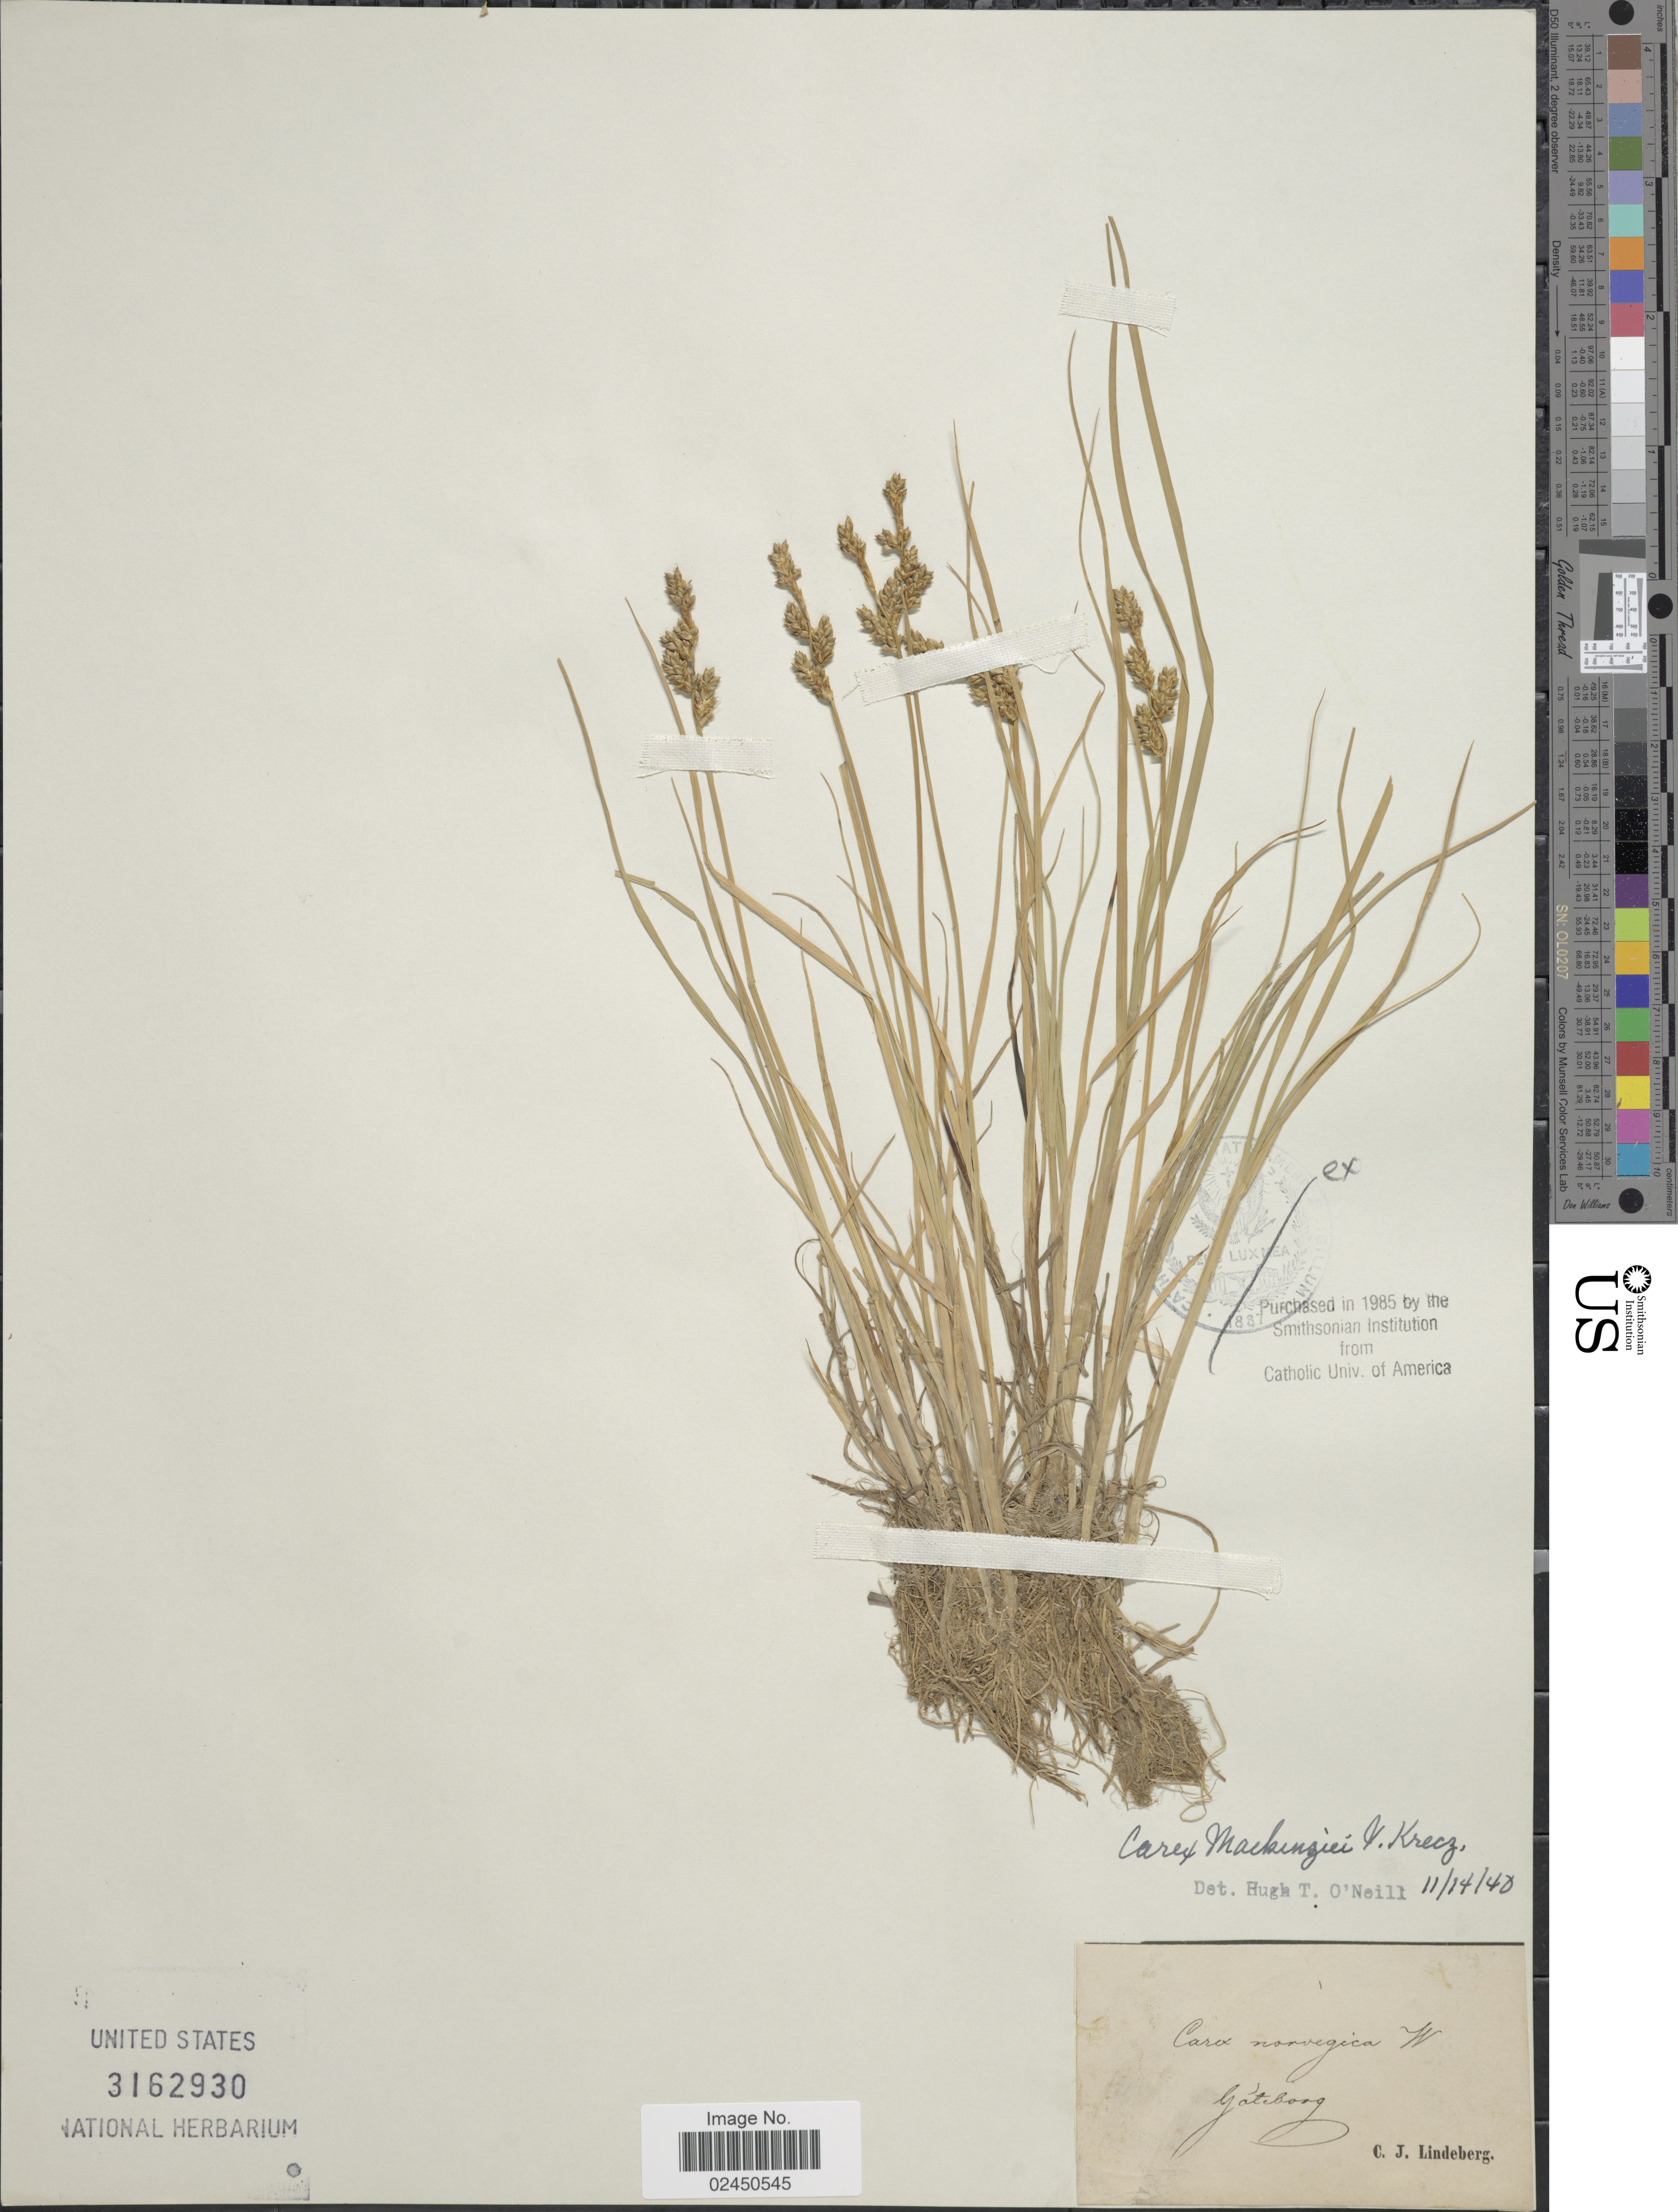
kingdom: Plantae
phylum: Tracheophyta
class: Liliopsida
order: Poales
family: Cyperaceae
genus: Carex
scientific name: Carex mackenziei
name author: V.I. Krecz.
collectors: C. Lindeberg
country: Sweden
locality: Goteborg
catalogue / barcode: US 3162930